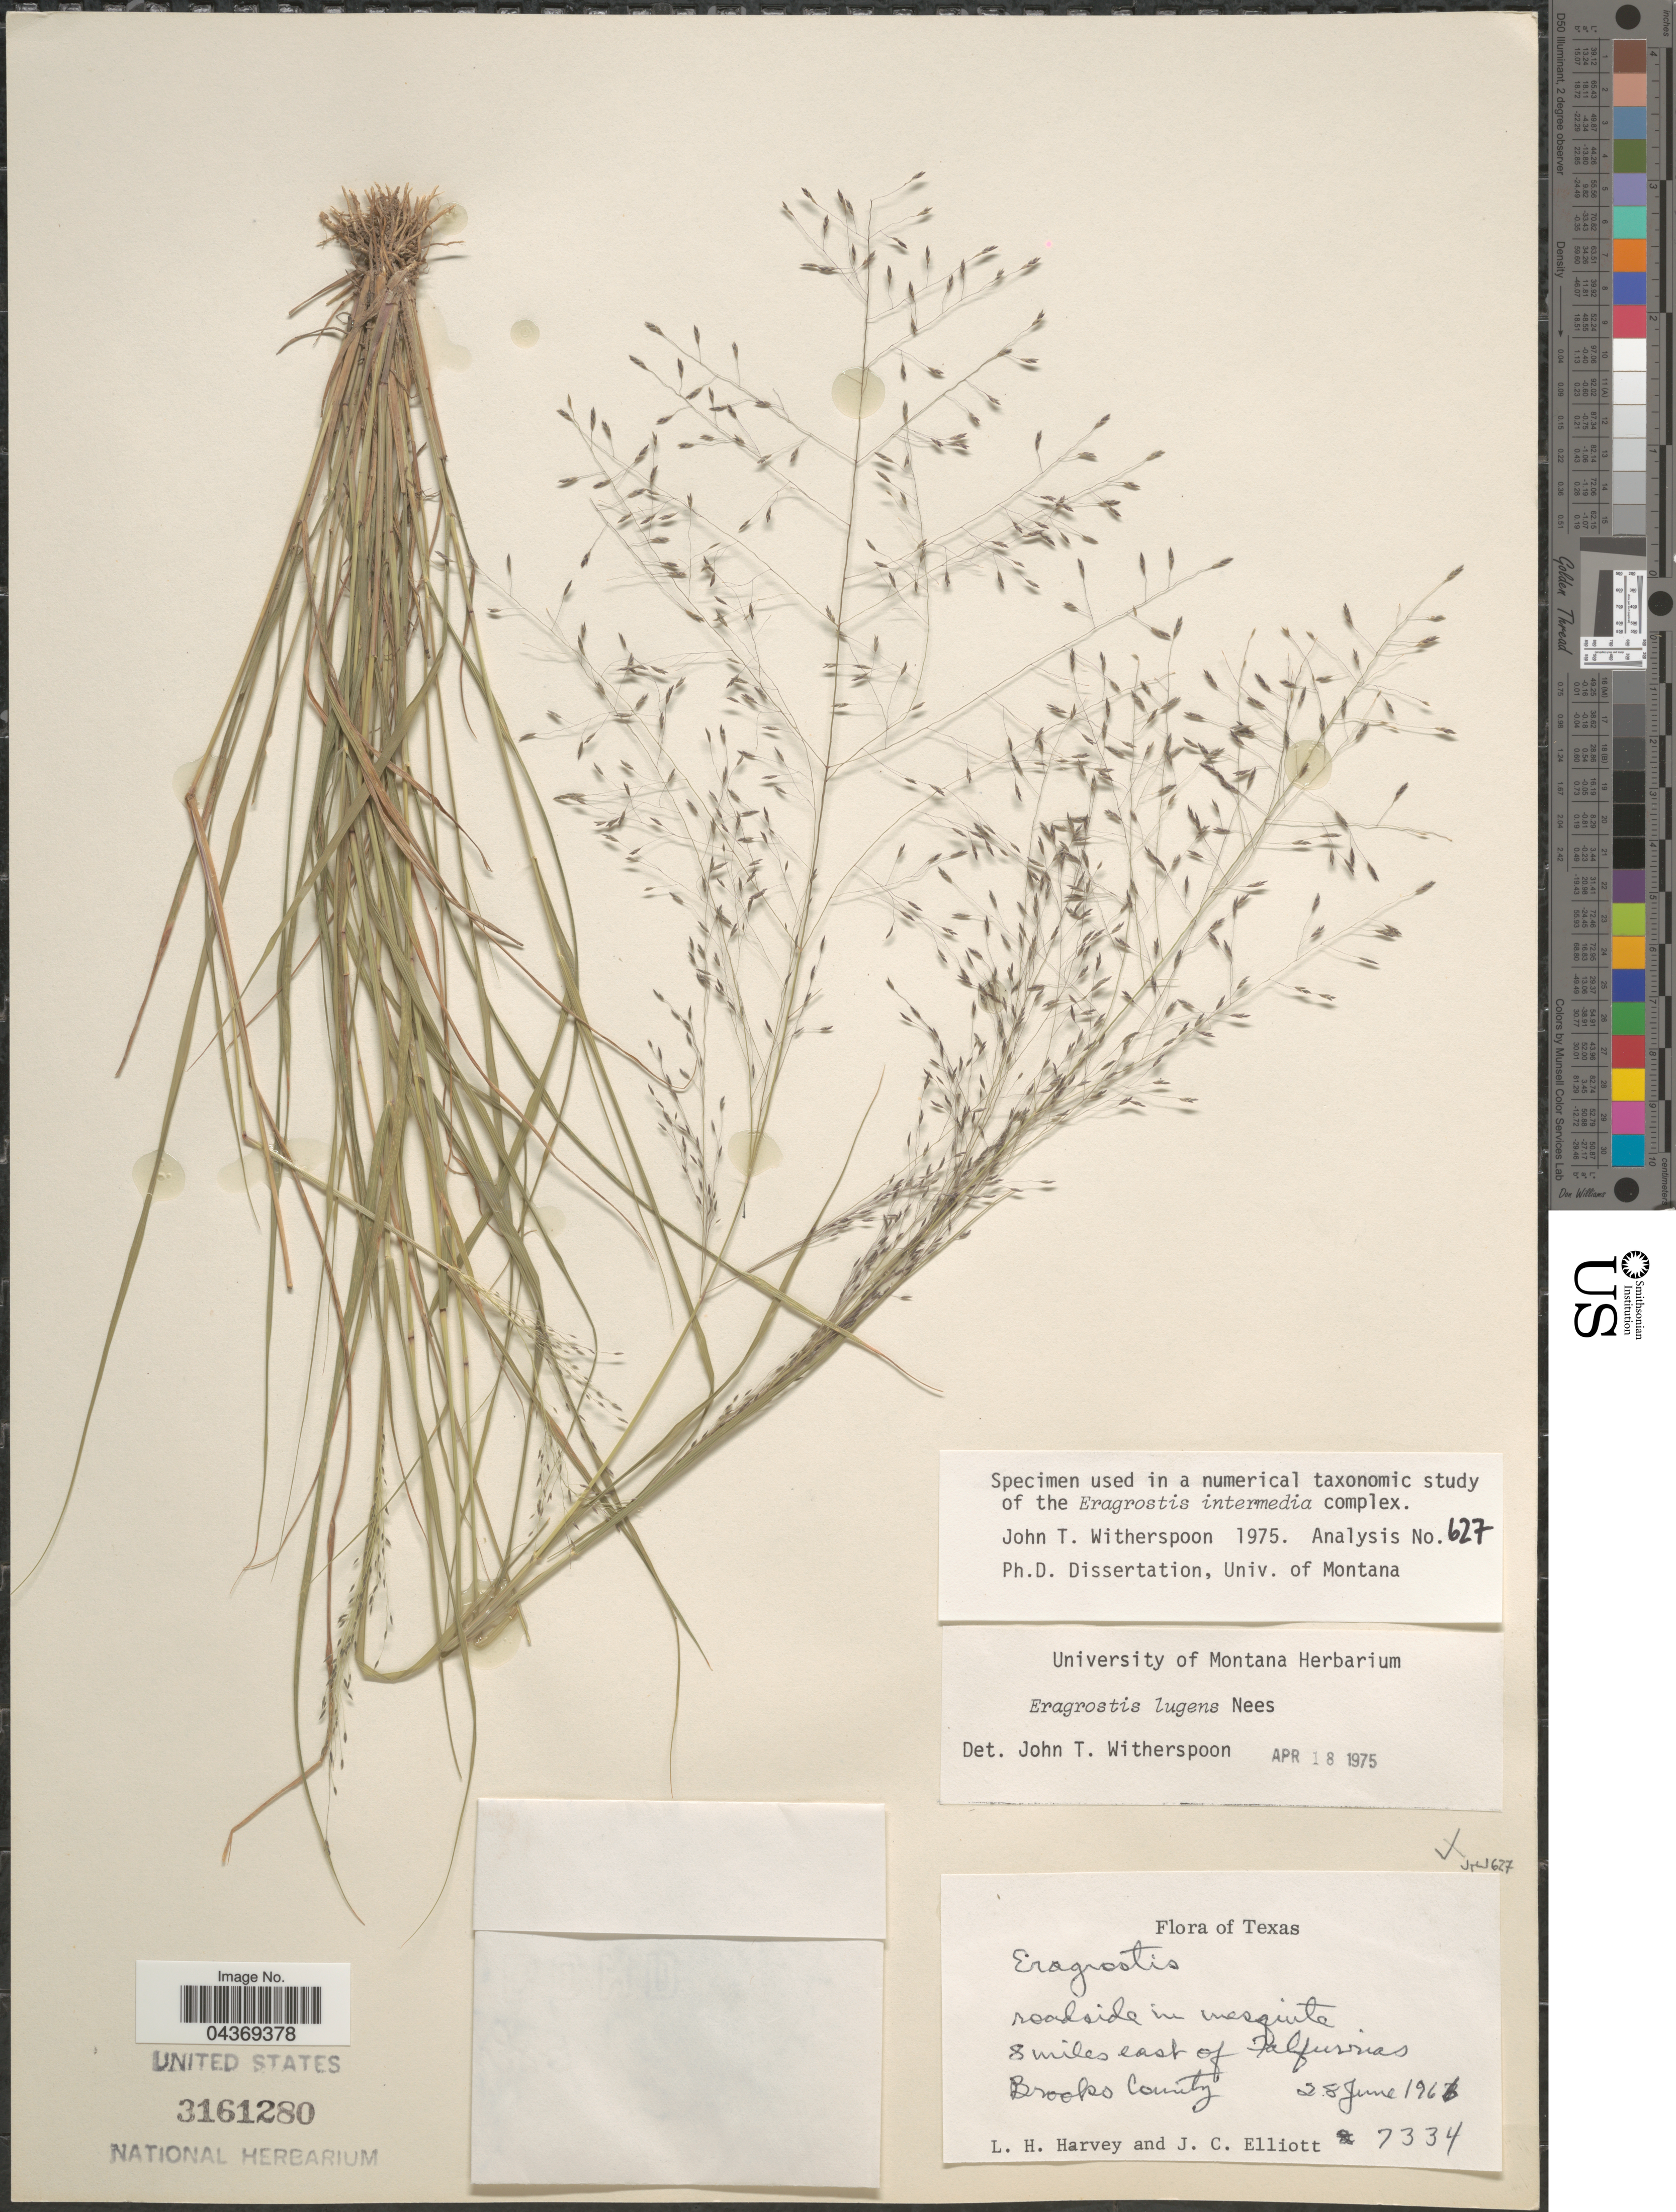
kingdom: Plantae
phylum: Tracheophyta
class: Liliopsida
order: Poales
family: Poaceae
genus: Eragrostis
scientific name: Eragrostis lugens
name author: Nees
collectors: L. H. Harvey & J. C. Elliott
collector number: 7334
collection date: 1961-06-28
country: United States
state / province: Texas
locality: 8 miles east of Falfurrias. Brooks County.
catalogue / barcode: US 3161280